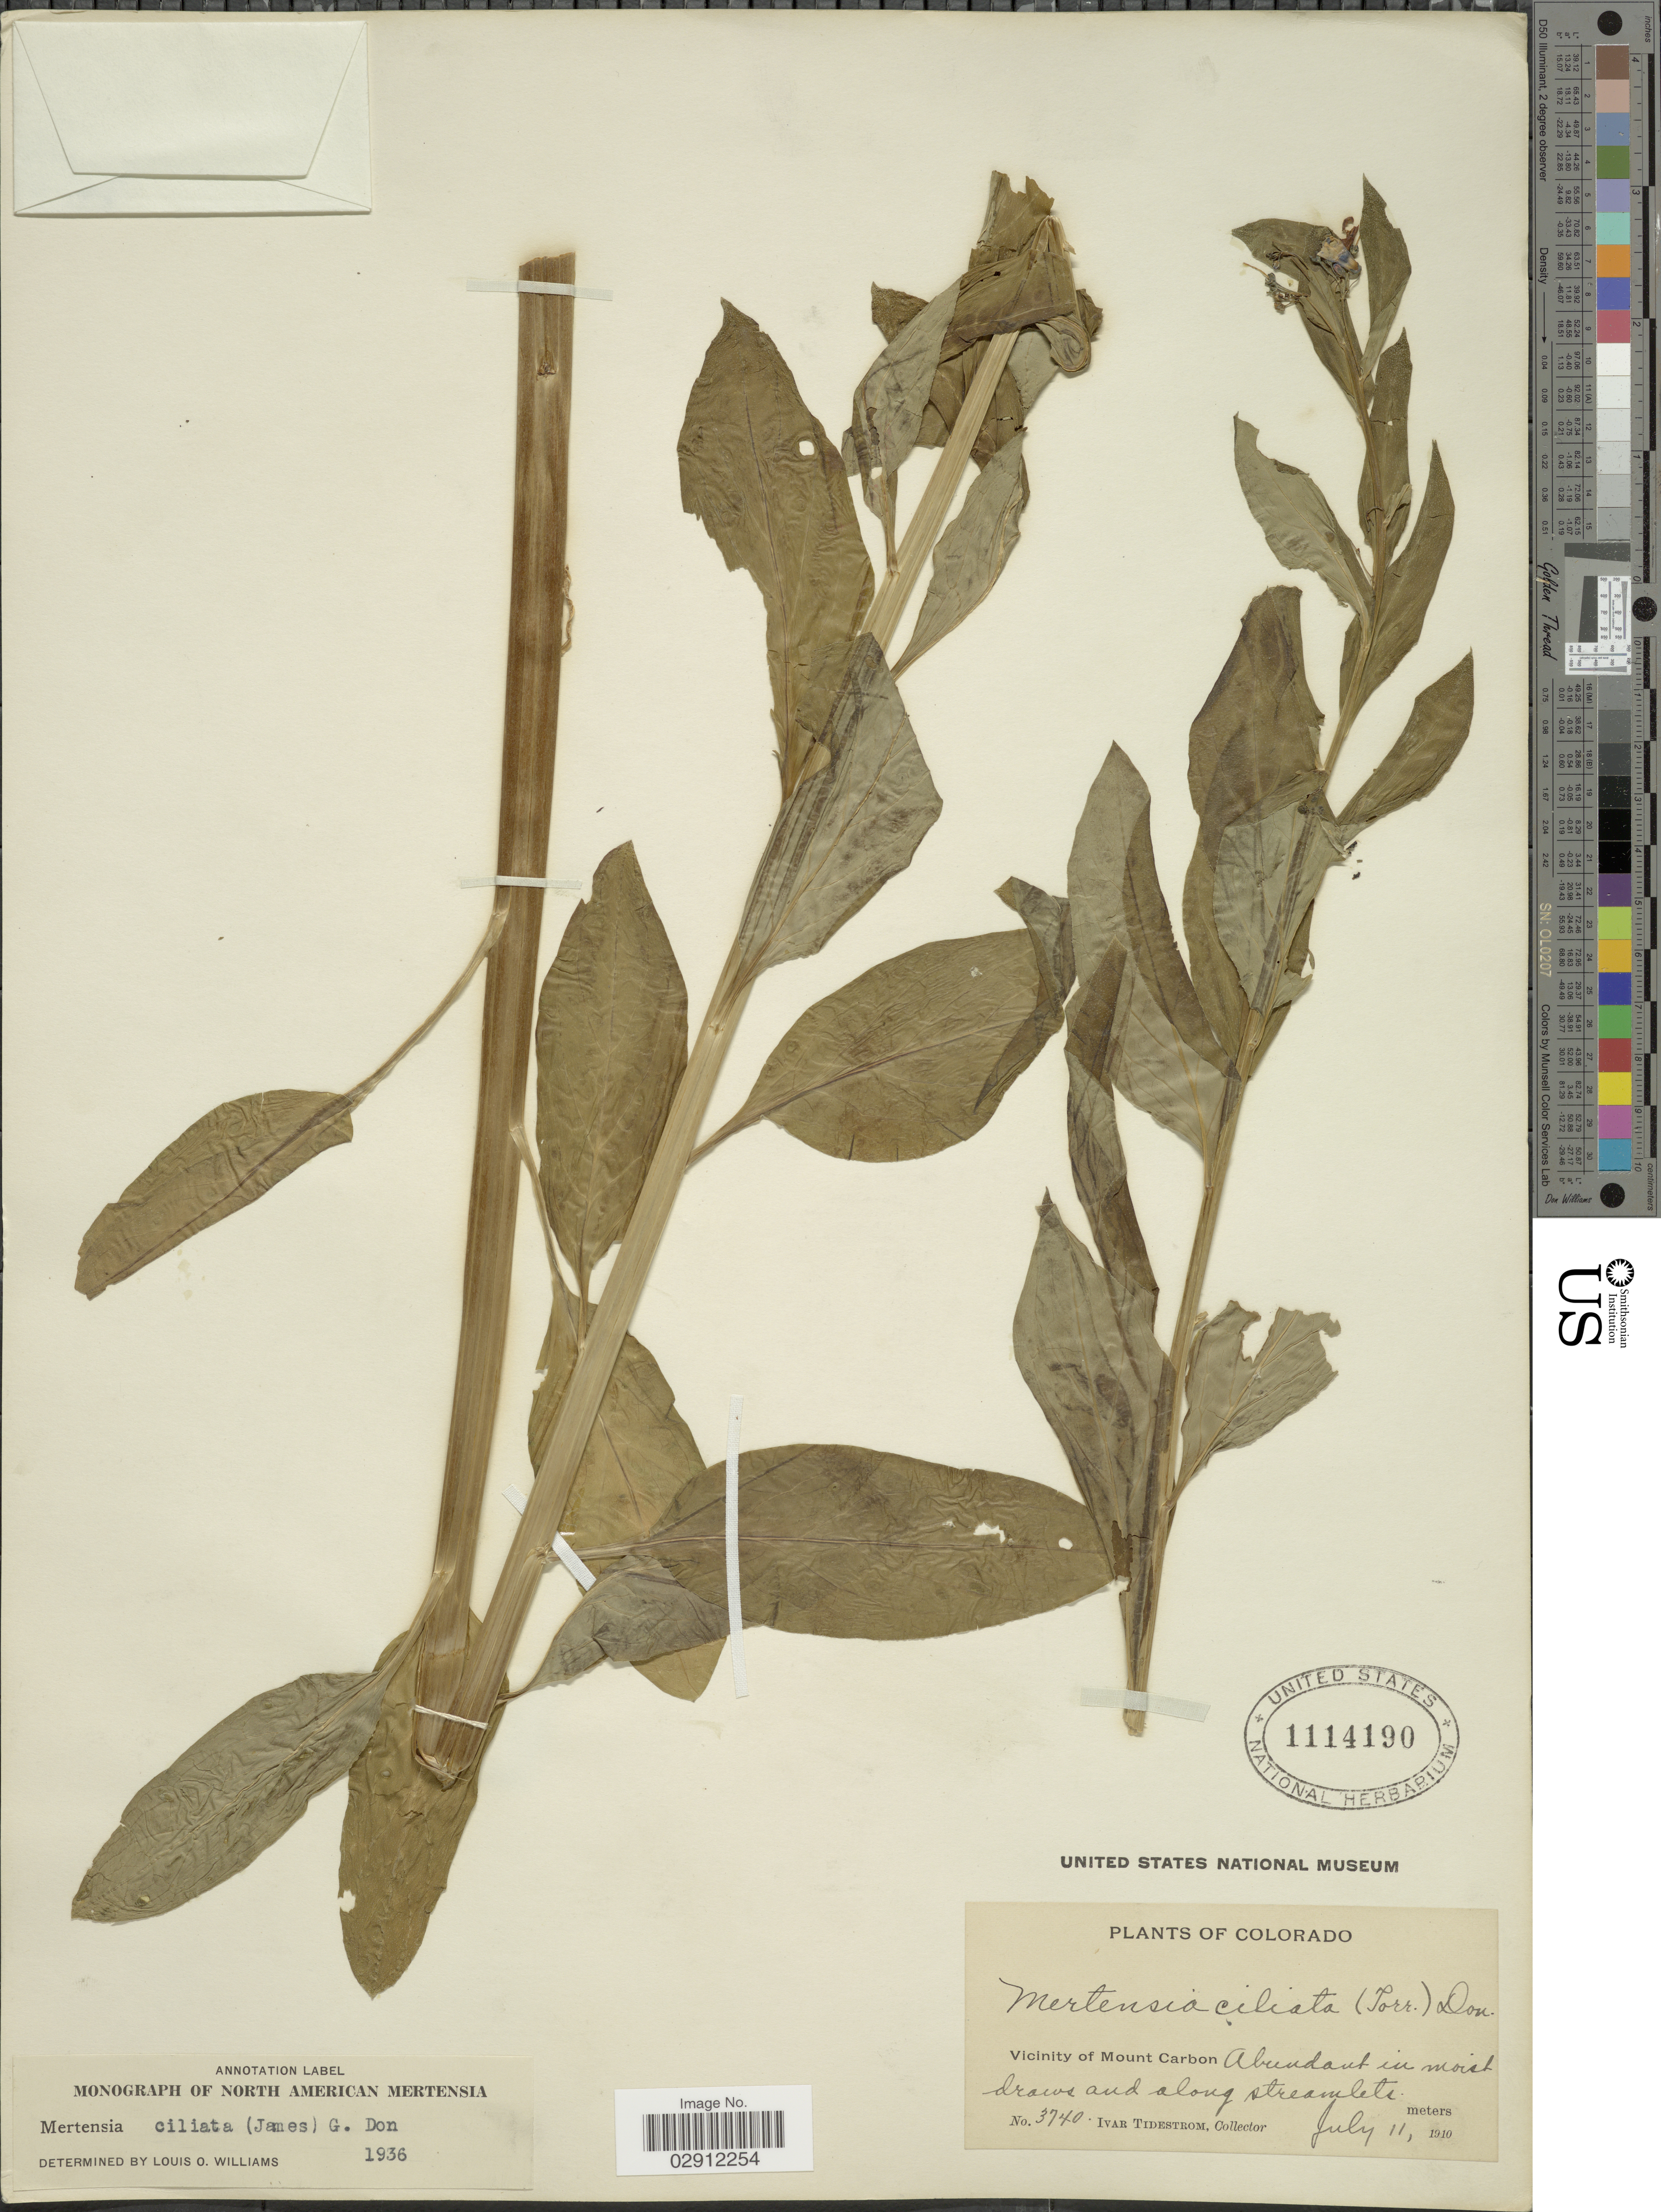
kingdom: Plantae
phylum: Tracheophyta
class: Magnoliopsida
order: Boraginales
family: Boraginaceae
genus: Mertensia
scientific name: Mertensia ciliata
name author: (James) G. Don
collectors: I. F. Tidestrom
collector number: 3740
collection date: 1910-07-11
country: United States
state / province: Colorado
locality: Vicinity of Mount Carbon.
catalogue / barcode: US 1114190